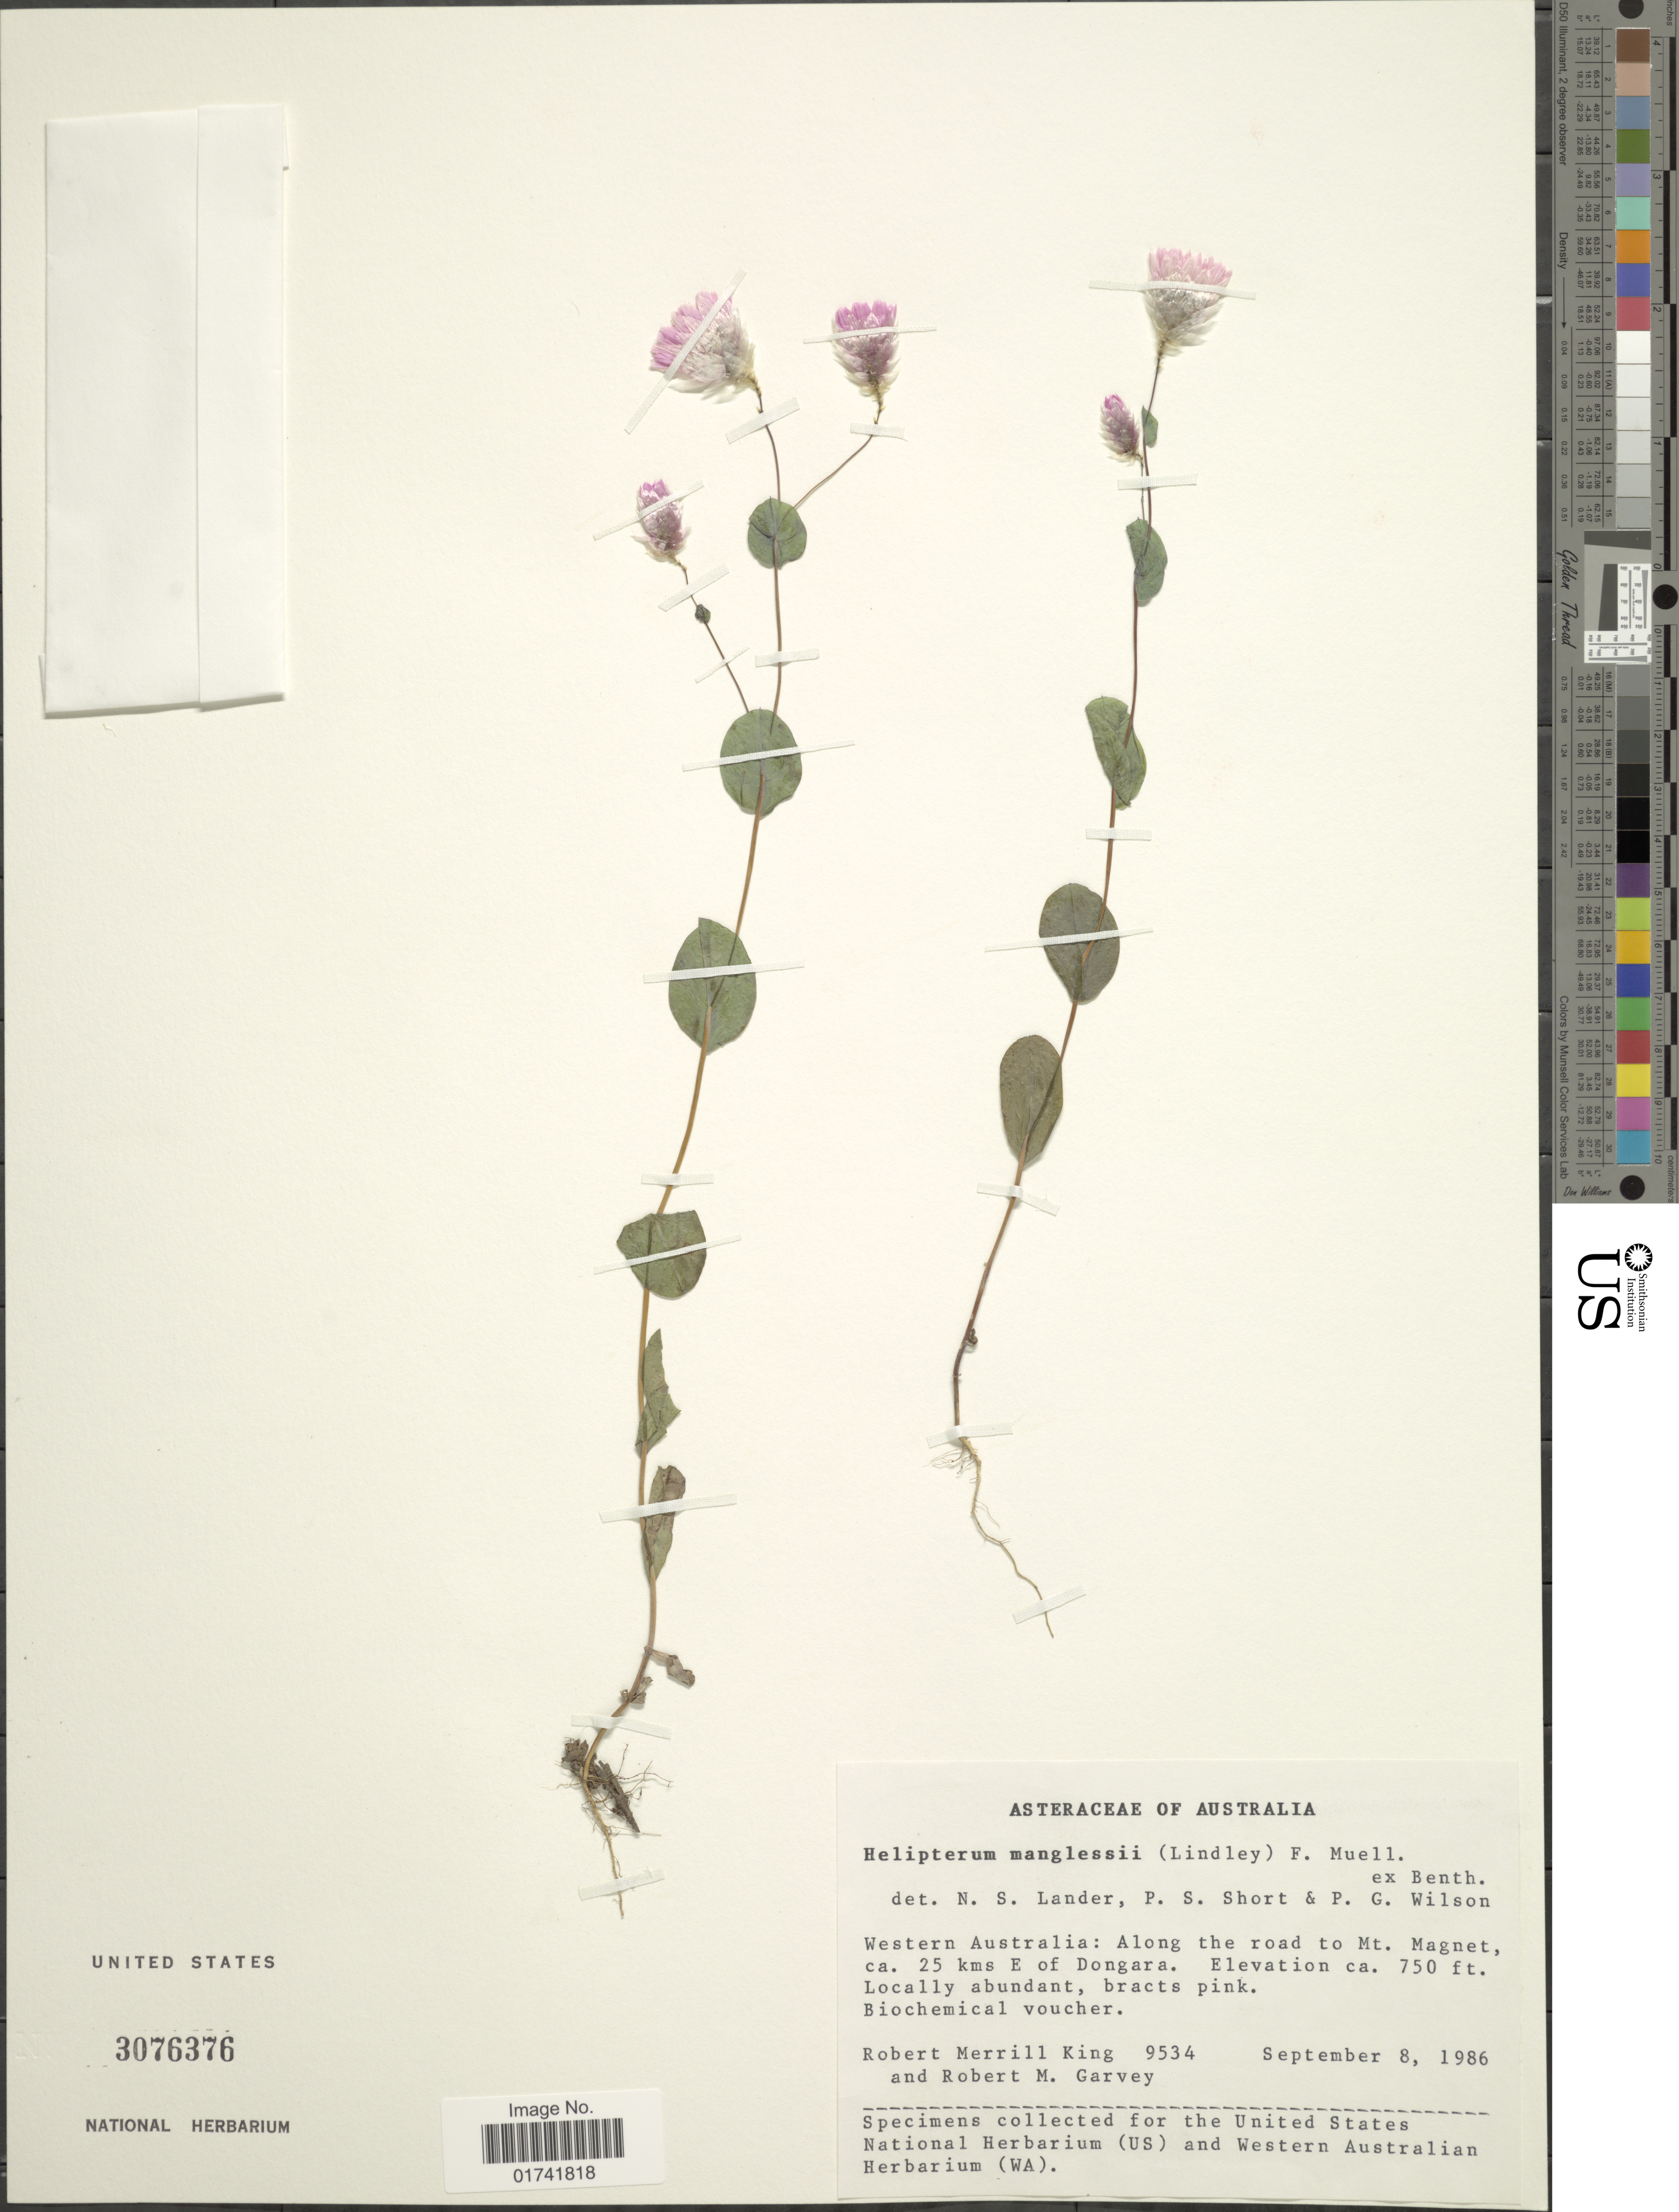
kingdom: Plantae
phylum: Tracheophyta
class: Magnoliopsida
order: Asterales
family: Asteraceae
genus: Rhodanthe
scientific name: Rhodanthe manglesii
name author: Lindl.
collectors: R. M. King & R. Garvey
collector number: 9534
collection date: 1986-09-08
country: Australia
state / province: Western Australia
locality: Along the road to Mt. Magnet, ca. 25 kms E of Dongara.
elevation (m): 229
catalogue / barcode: US 3076376